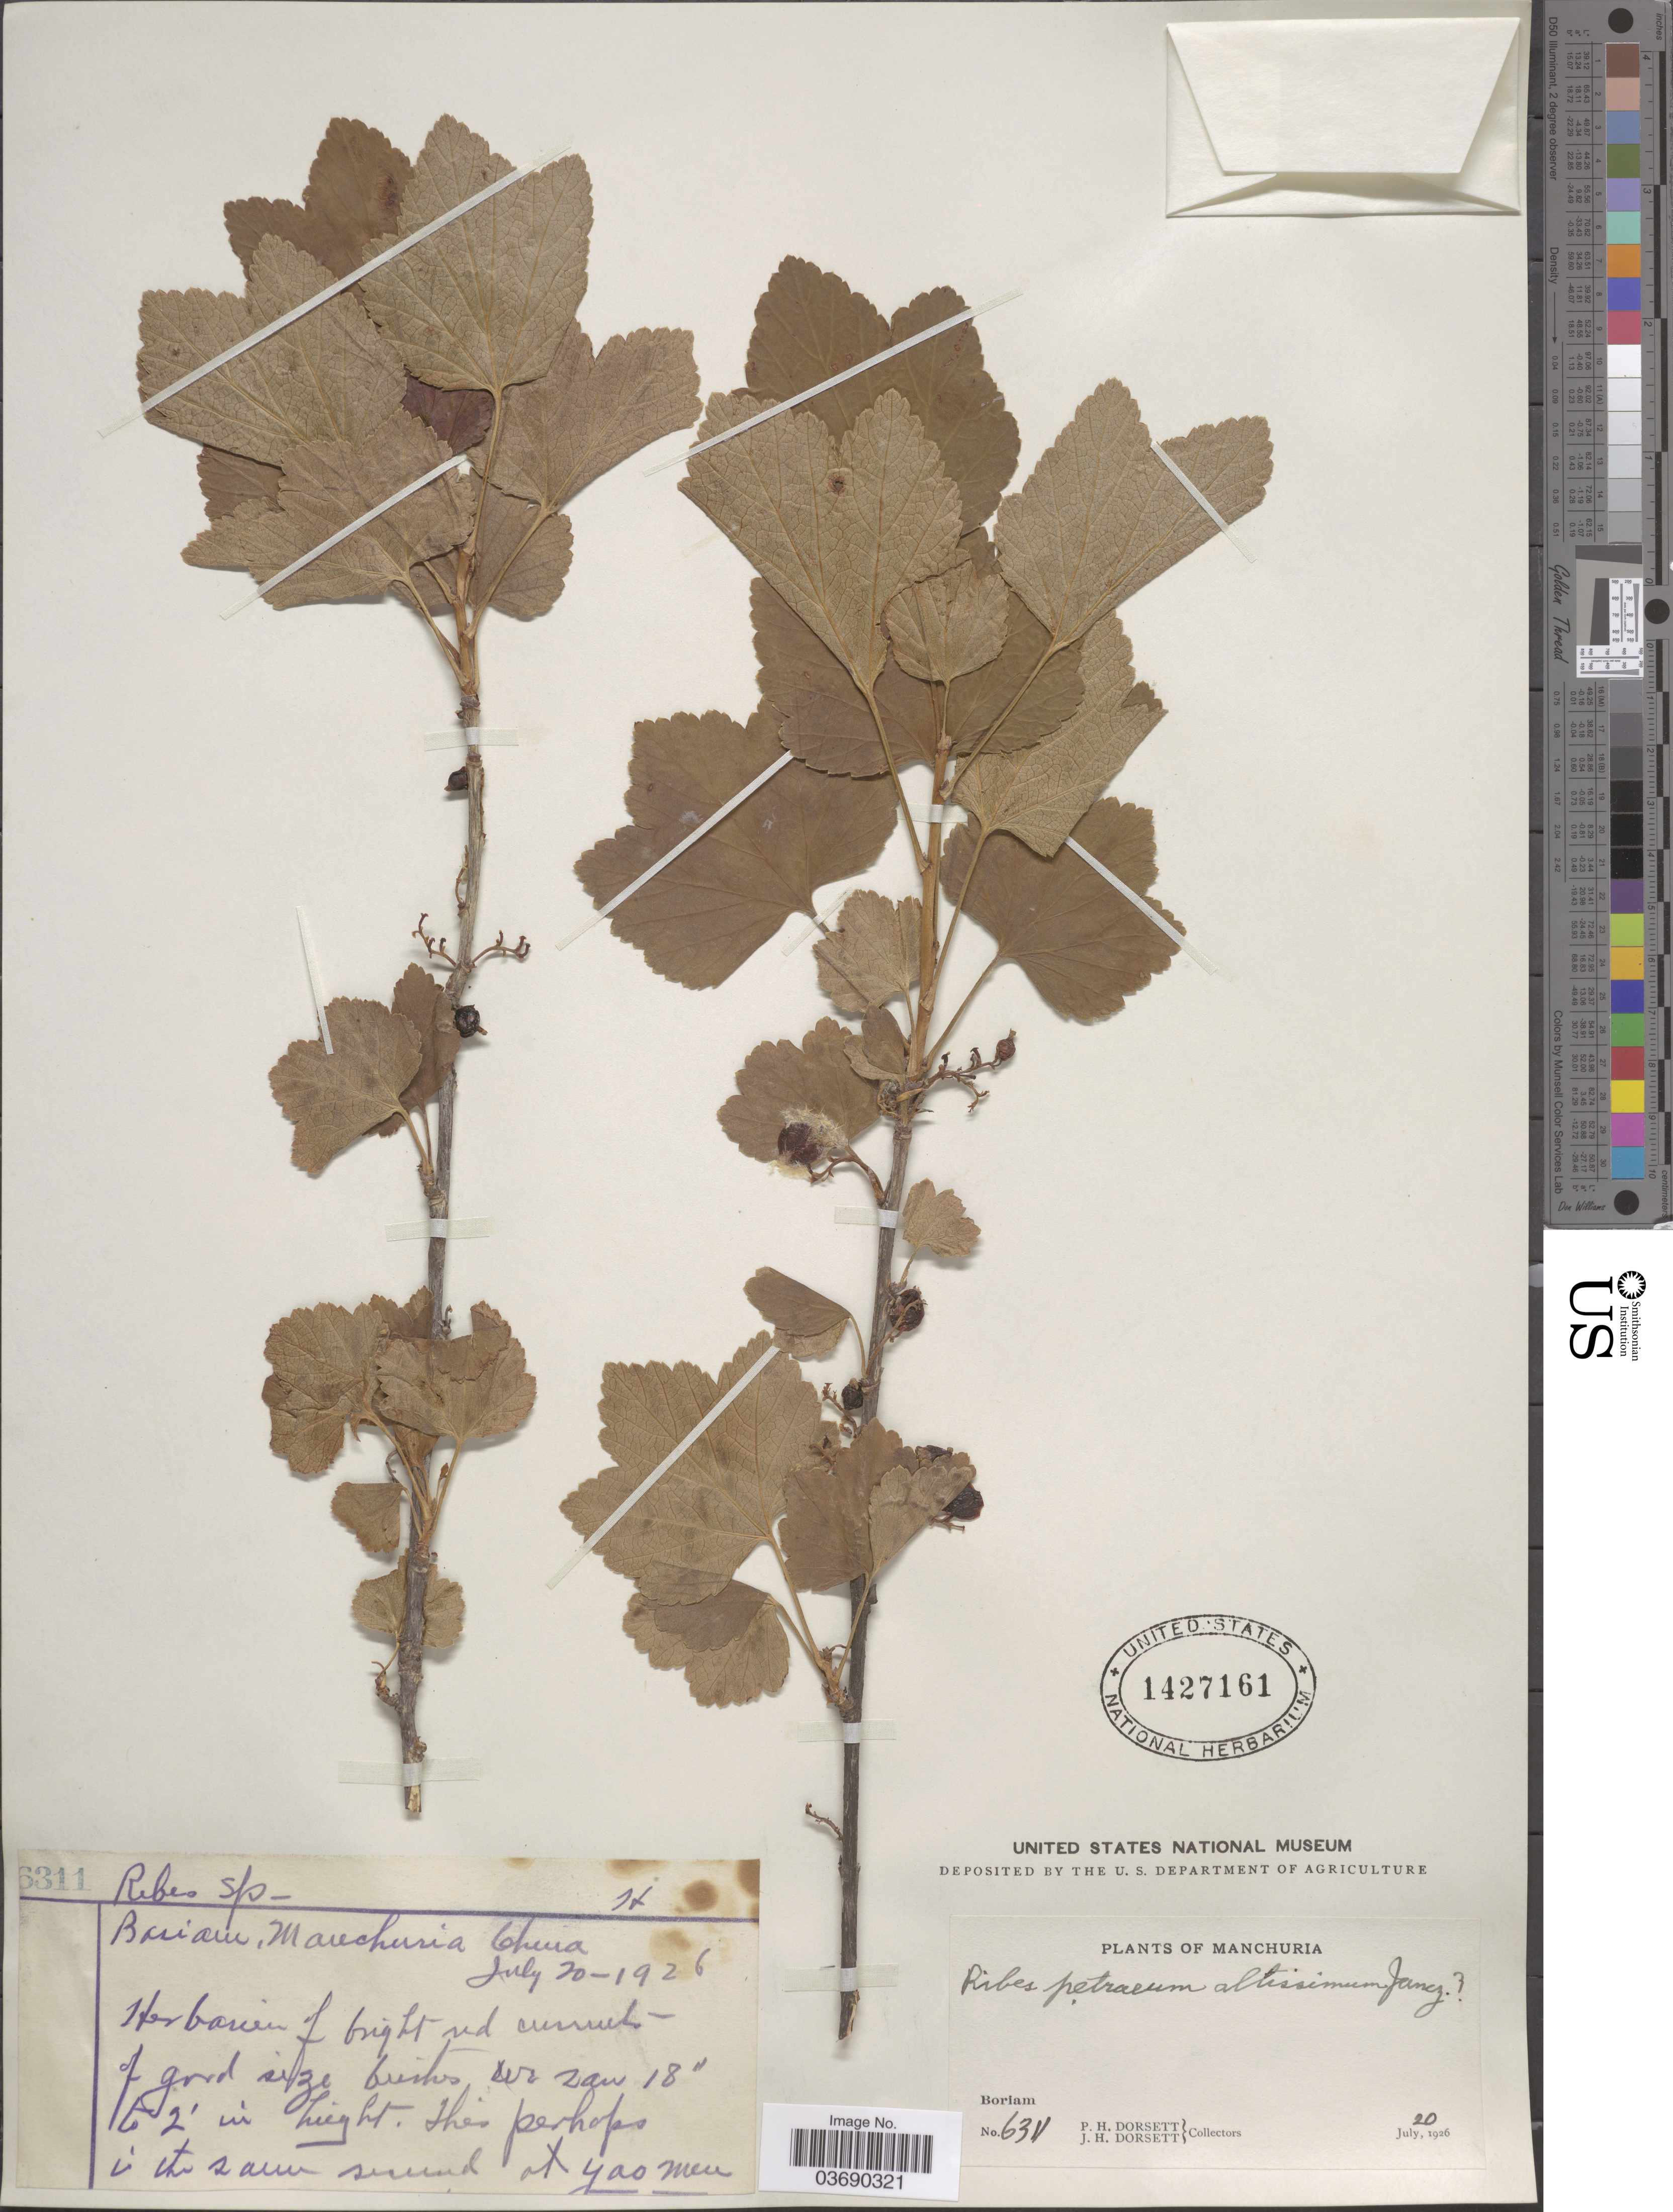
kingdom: Plantae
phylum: Tracheophyta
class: Magnoliopsida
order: Saxifragales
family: Grossulariaceae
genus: Ribes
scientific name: Ribes petraeum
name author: Wulfen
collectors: P. H. Dorsett & J. Dorsett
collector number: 6311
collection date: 1926-07-20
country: China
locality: Boriam, Manchuria.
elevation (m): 400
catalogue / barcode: US 1427161